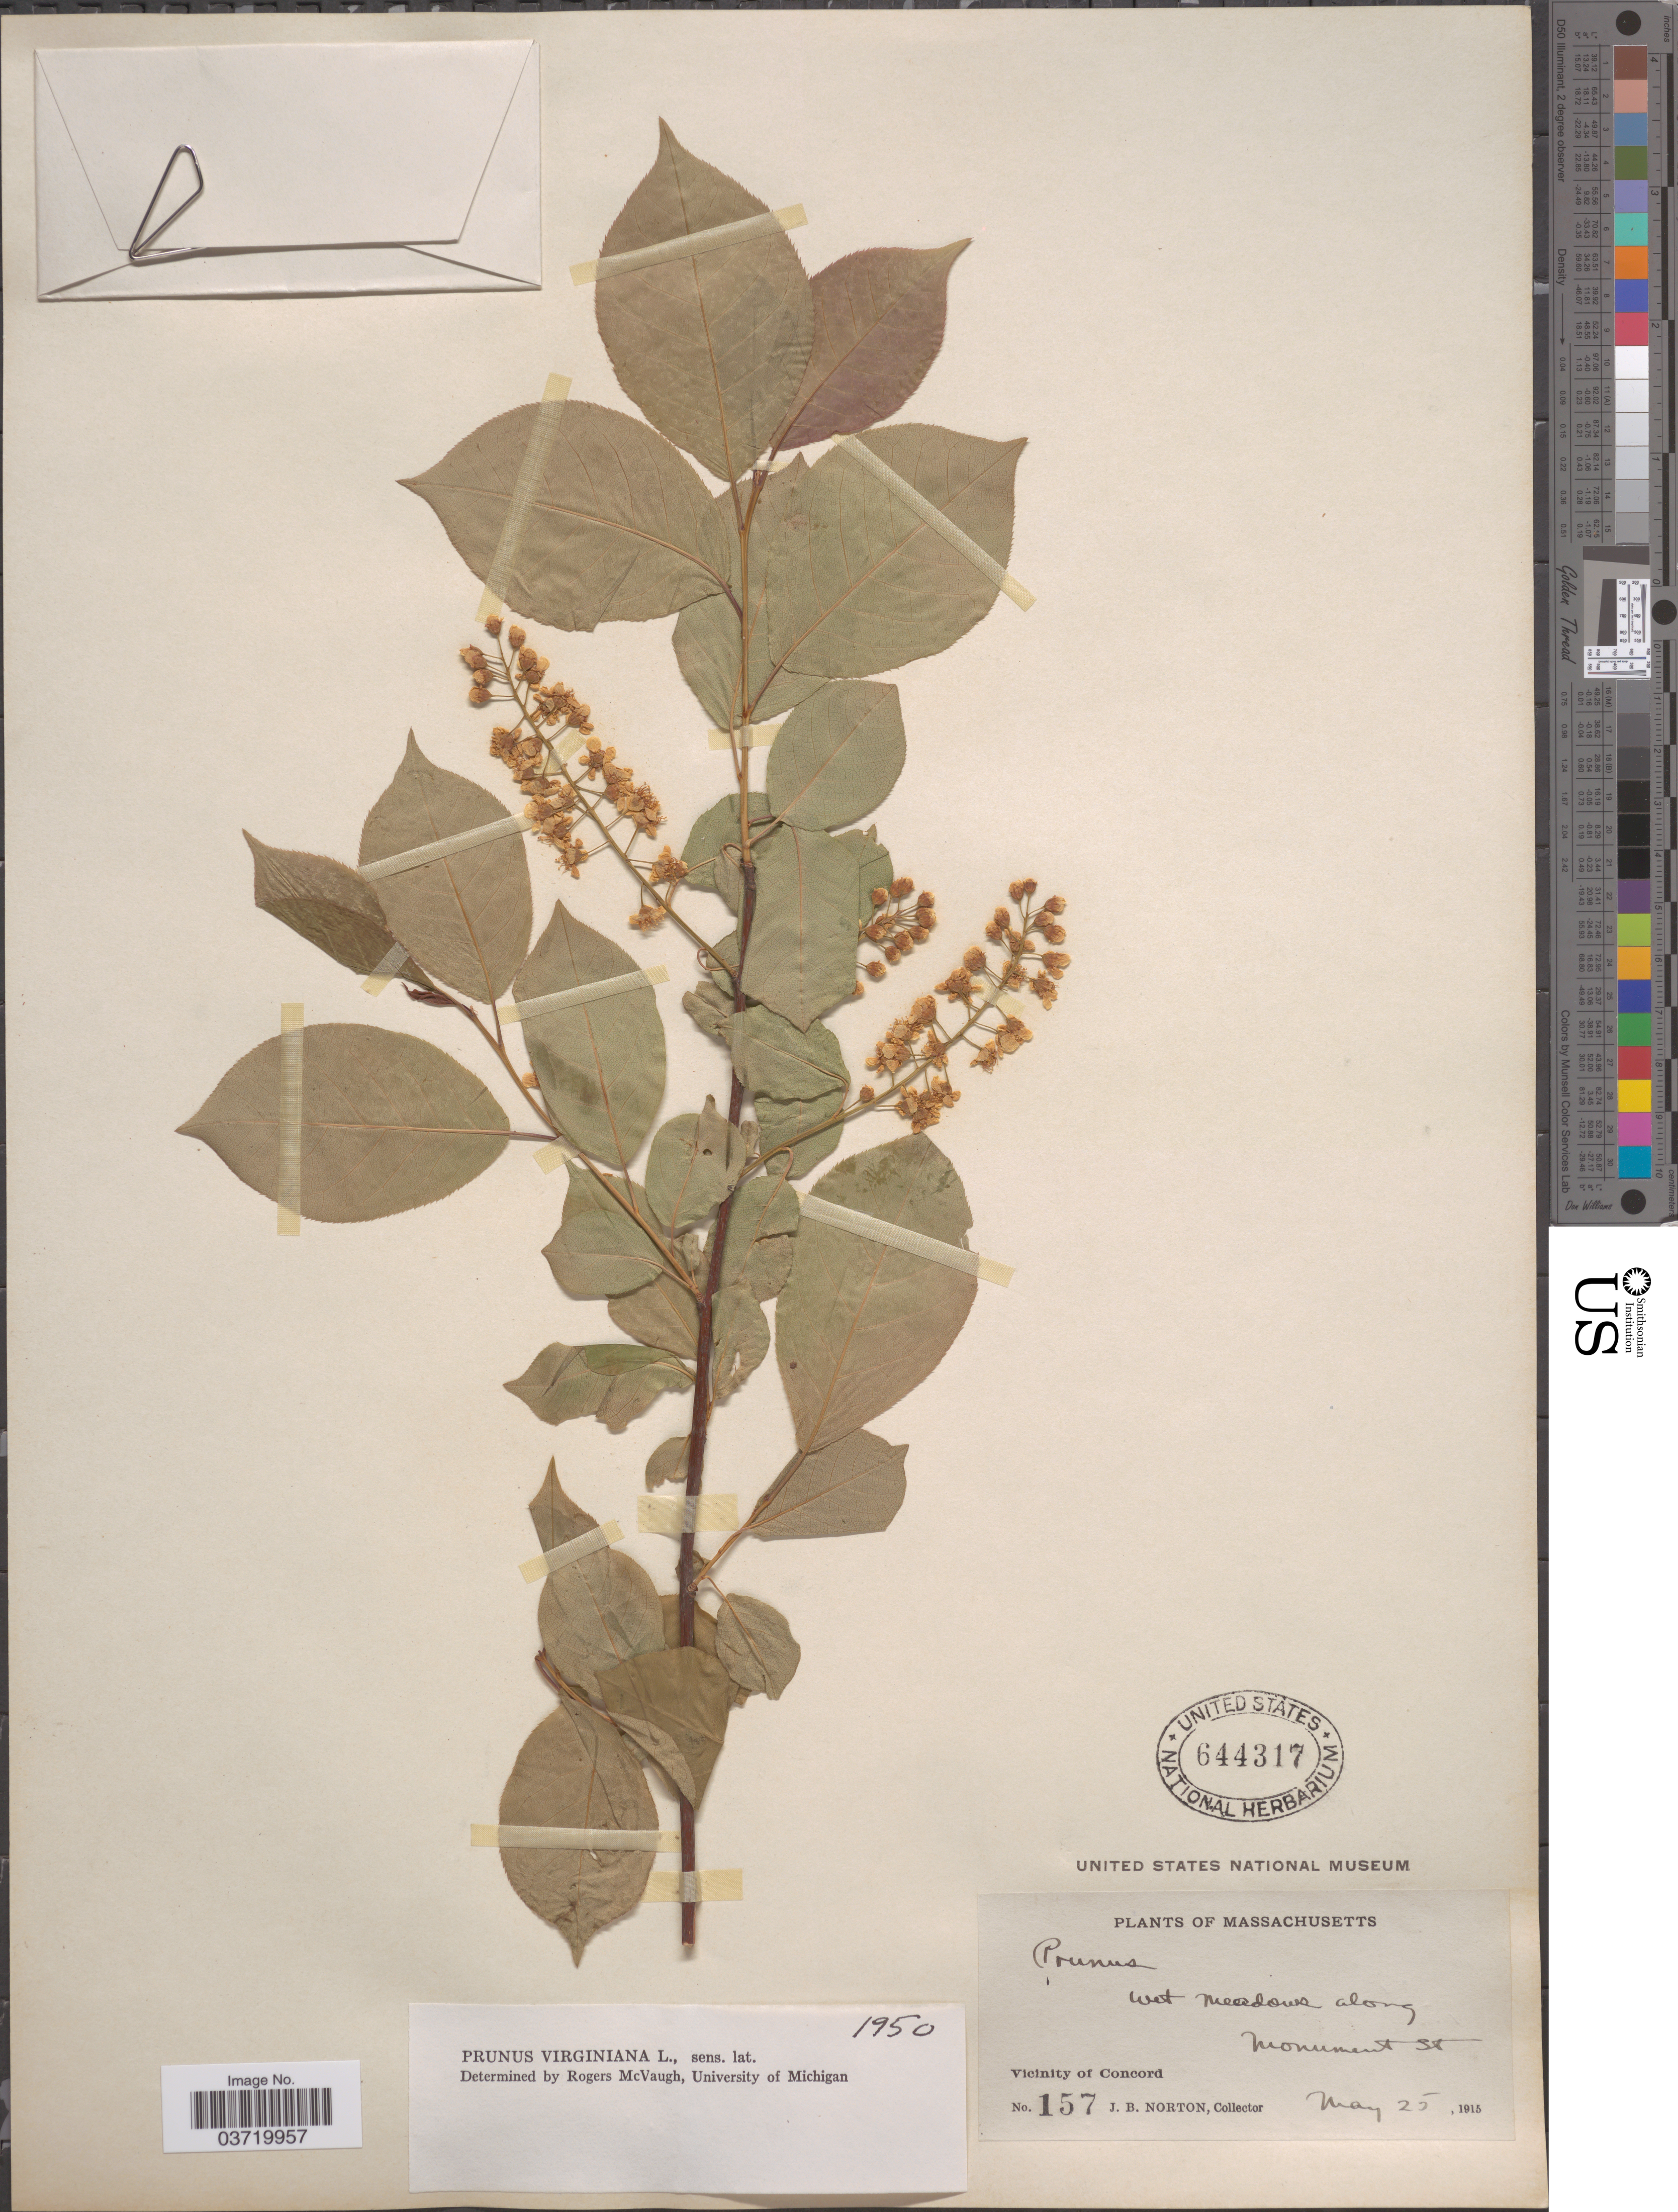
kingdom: Plantae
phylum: Tracheophyta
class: Magnoliopsida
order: Rosales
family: Rosaceae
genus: Prunus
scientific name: Prunus virginiana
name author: L.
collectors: J. B. Norton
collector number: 157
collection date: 1915-05-25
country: United States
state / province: Massachusetts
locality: Wet meadows along Monument St. Vicinity of Concord.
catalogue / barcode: US 644317